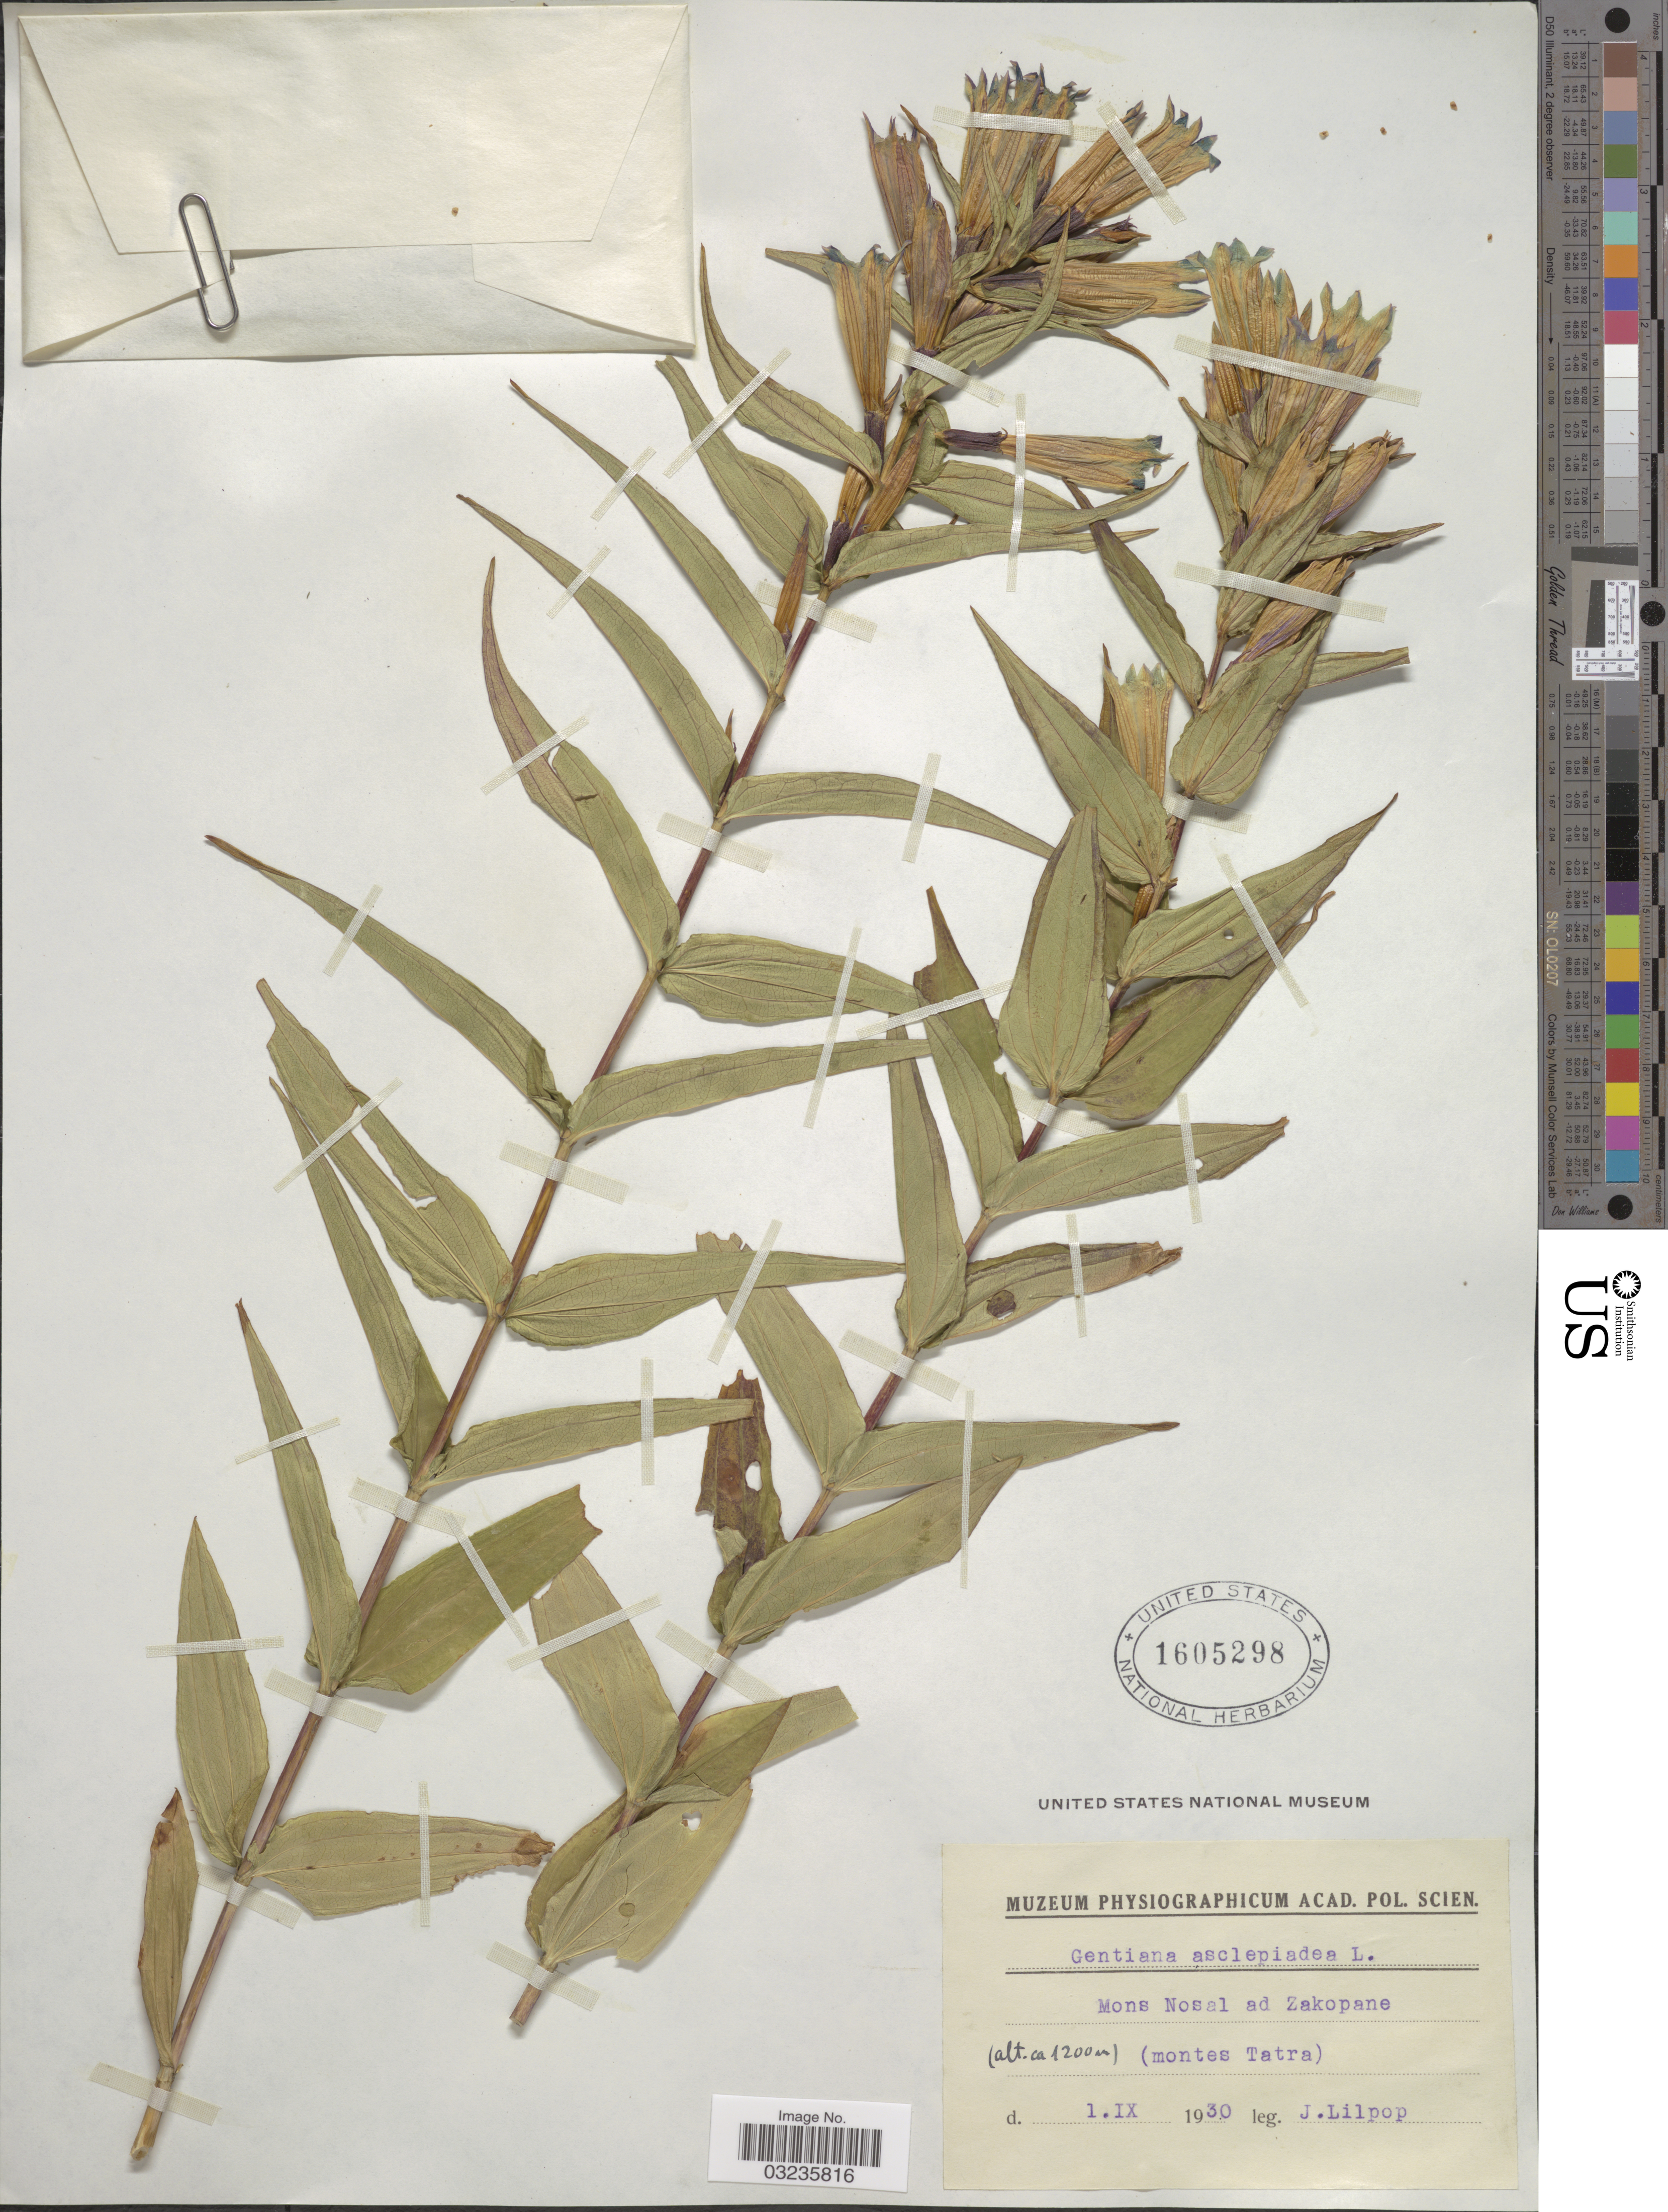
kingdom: Plantae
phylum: Tracheophyta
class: Magnoliopsida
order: Gentianales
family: Gentianaceae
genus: Gentiana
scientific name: Gentiana asclepiadea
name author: L.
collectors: J. Lilpop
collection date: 1930-09-01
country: Poland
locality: Mons Nosal ad Zakopane (montes Tatra).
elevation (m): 1200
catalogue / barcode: US 1605298